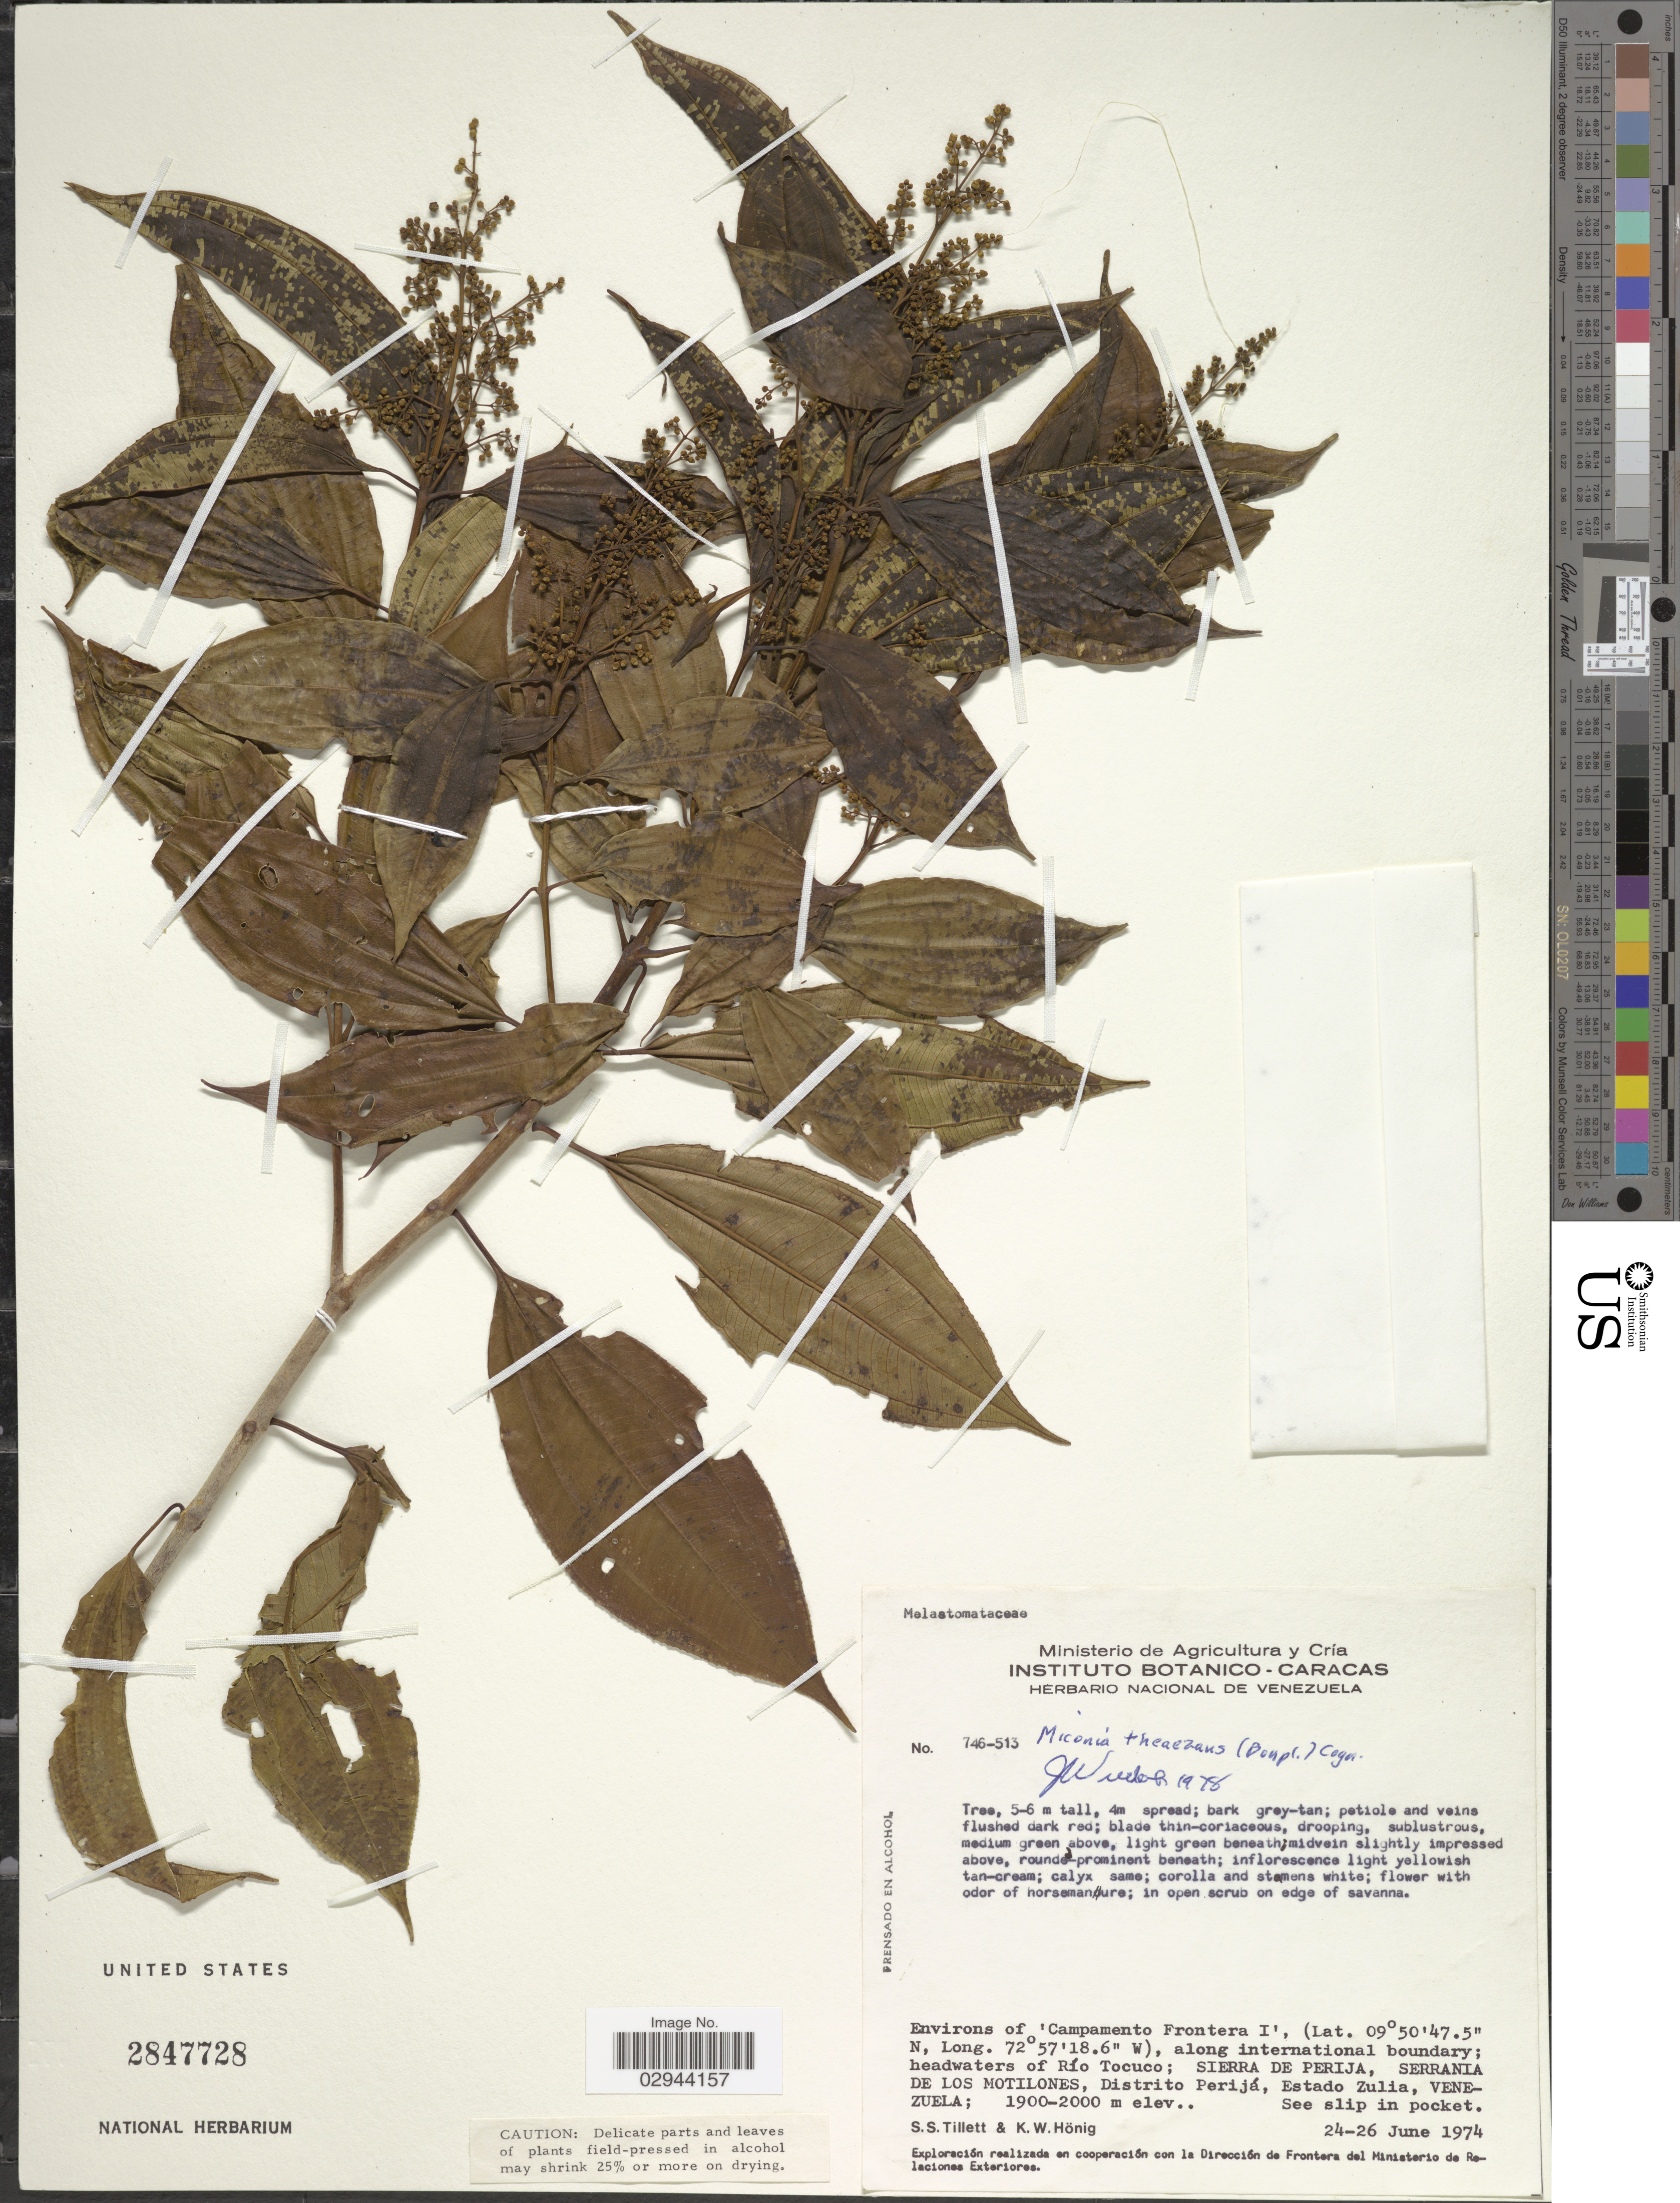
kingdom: Plantae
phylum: Tracheophyta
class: Magnoliopsida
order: Myrtales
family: Melastomataceae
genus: Miconia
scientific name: Miconia theizans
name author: (Bonpl.) Cogn.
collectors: S. Tillett & K. Hönig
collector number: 746-513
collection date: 1974-06-24/1974-06-26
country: Venezuela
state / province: Zulia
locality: Environs of 'Campamento Frontera I', along international boundary, headwaters of Río Tocuco, Sierra de Perija, Serrania de Los Motilones, Distrito Perijá.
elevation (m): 1900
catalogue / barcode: US 2847728